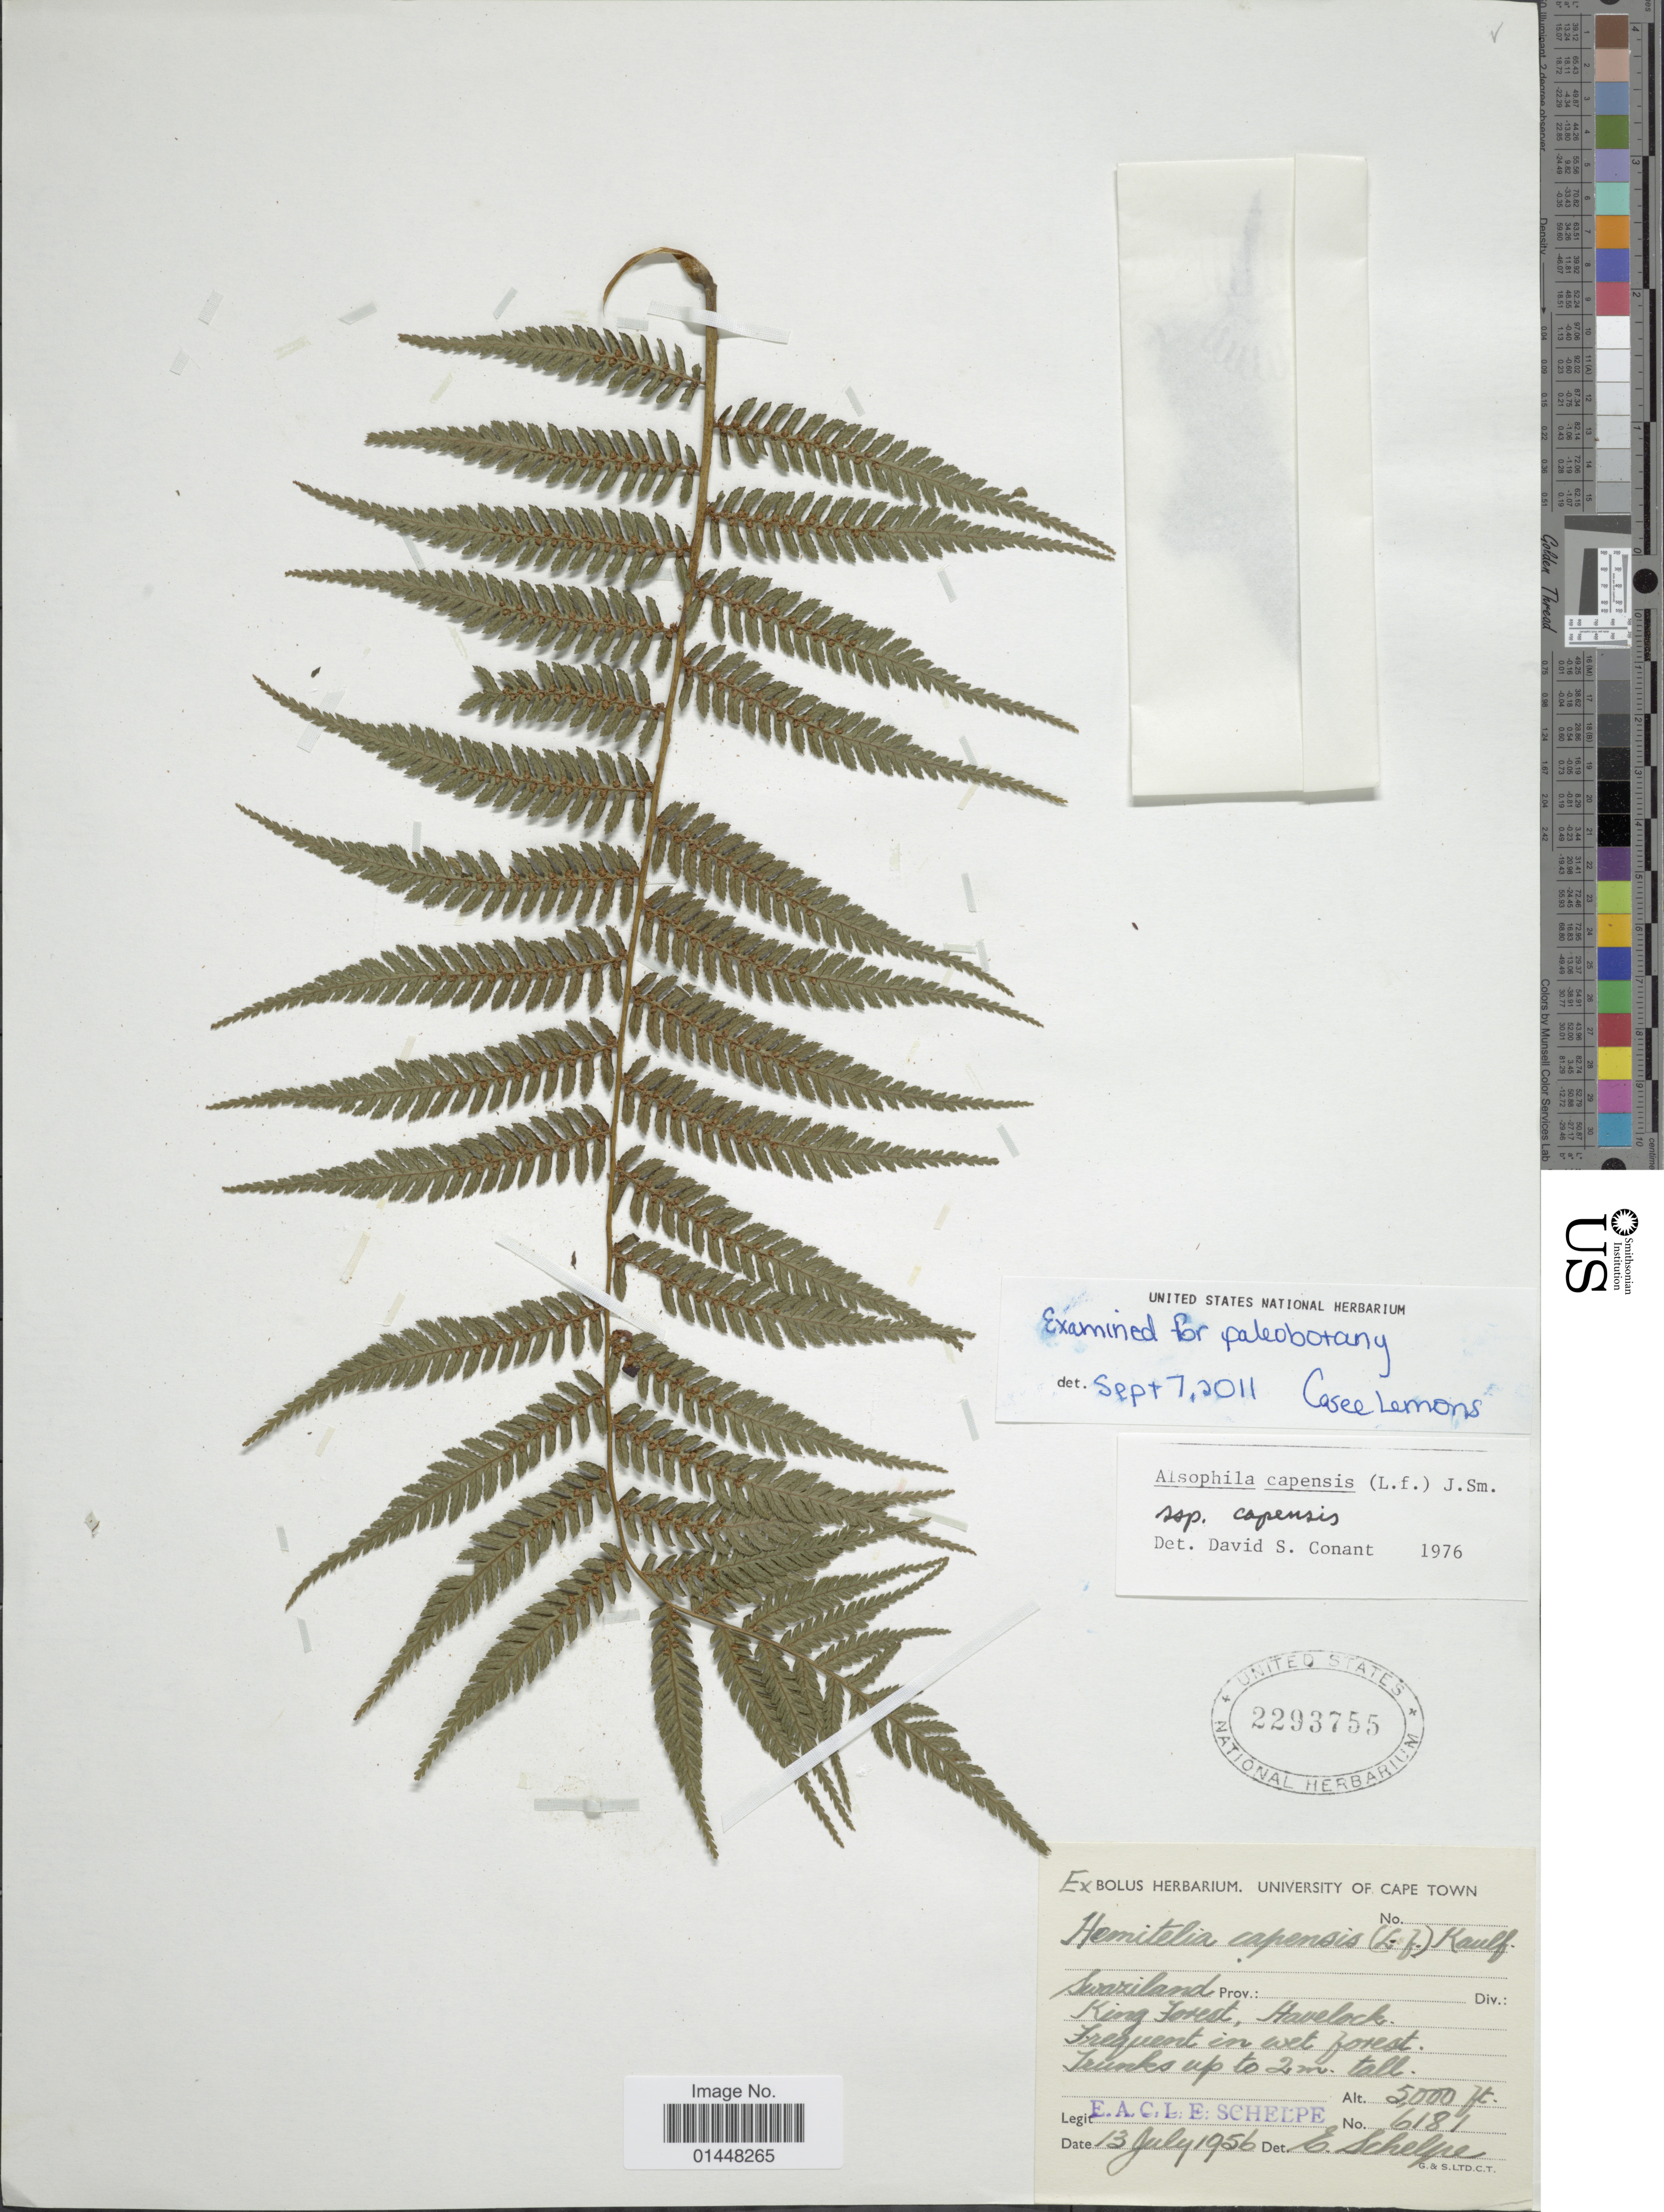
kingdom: Plantae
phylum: Tracheophyta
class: Polypodiopsida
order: Cyatheales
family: Cyatheaceae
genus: Gymnosphaera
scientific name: Gymnosphaera capensis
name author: (L. f.)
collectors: E. A. C. L. E. Schelpe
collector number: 6181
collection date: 1956-07-13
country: Eswatini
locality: King Forest, Havelock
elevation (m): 1524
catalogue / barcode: US 2293755